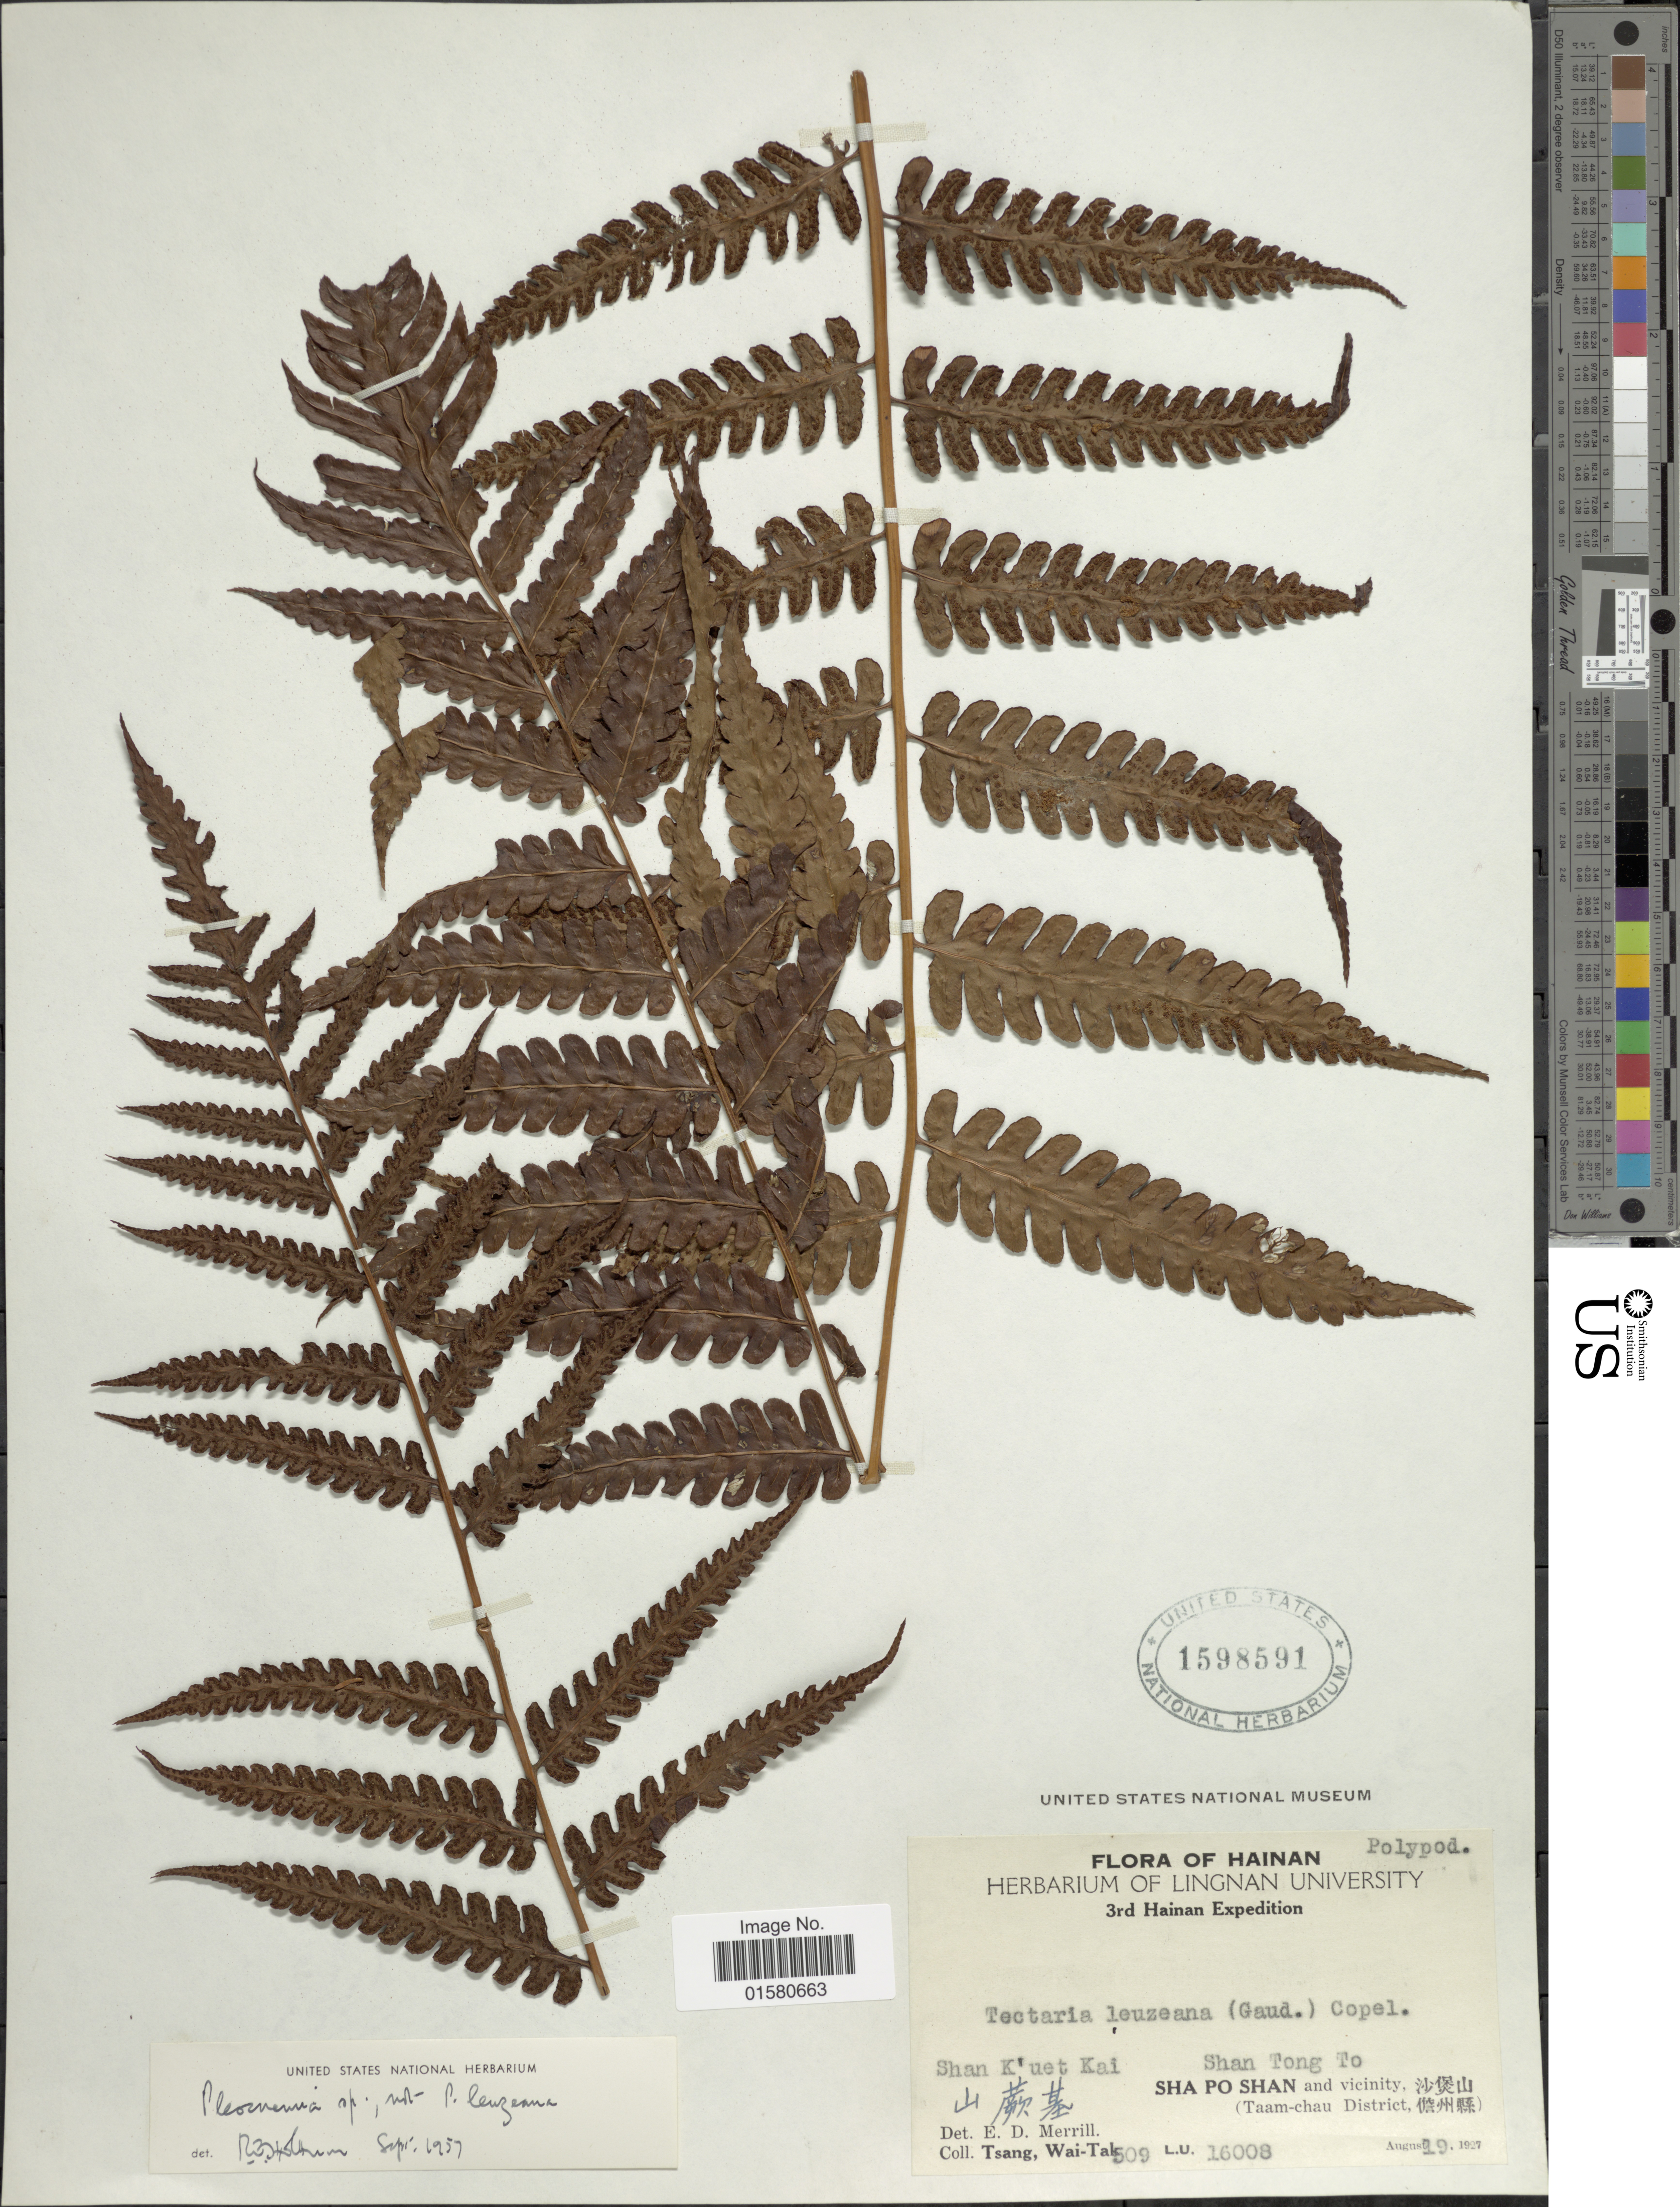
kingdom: Plantae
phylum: Tracheophyta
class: Polypodiopsida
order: Polypodiales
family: Tectariaceae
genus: Tectaria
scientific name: Tectaria sp.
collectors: W. T. Tsang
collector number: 509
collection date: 1927-08-19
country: China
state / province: Hainan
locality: Shan K'uet Kai. Shan Tong To. Sha Po Shan and vicinity (Taam-chau District)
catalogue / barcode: US 1598591